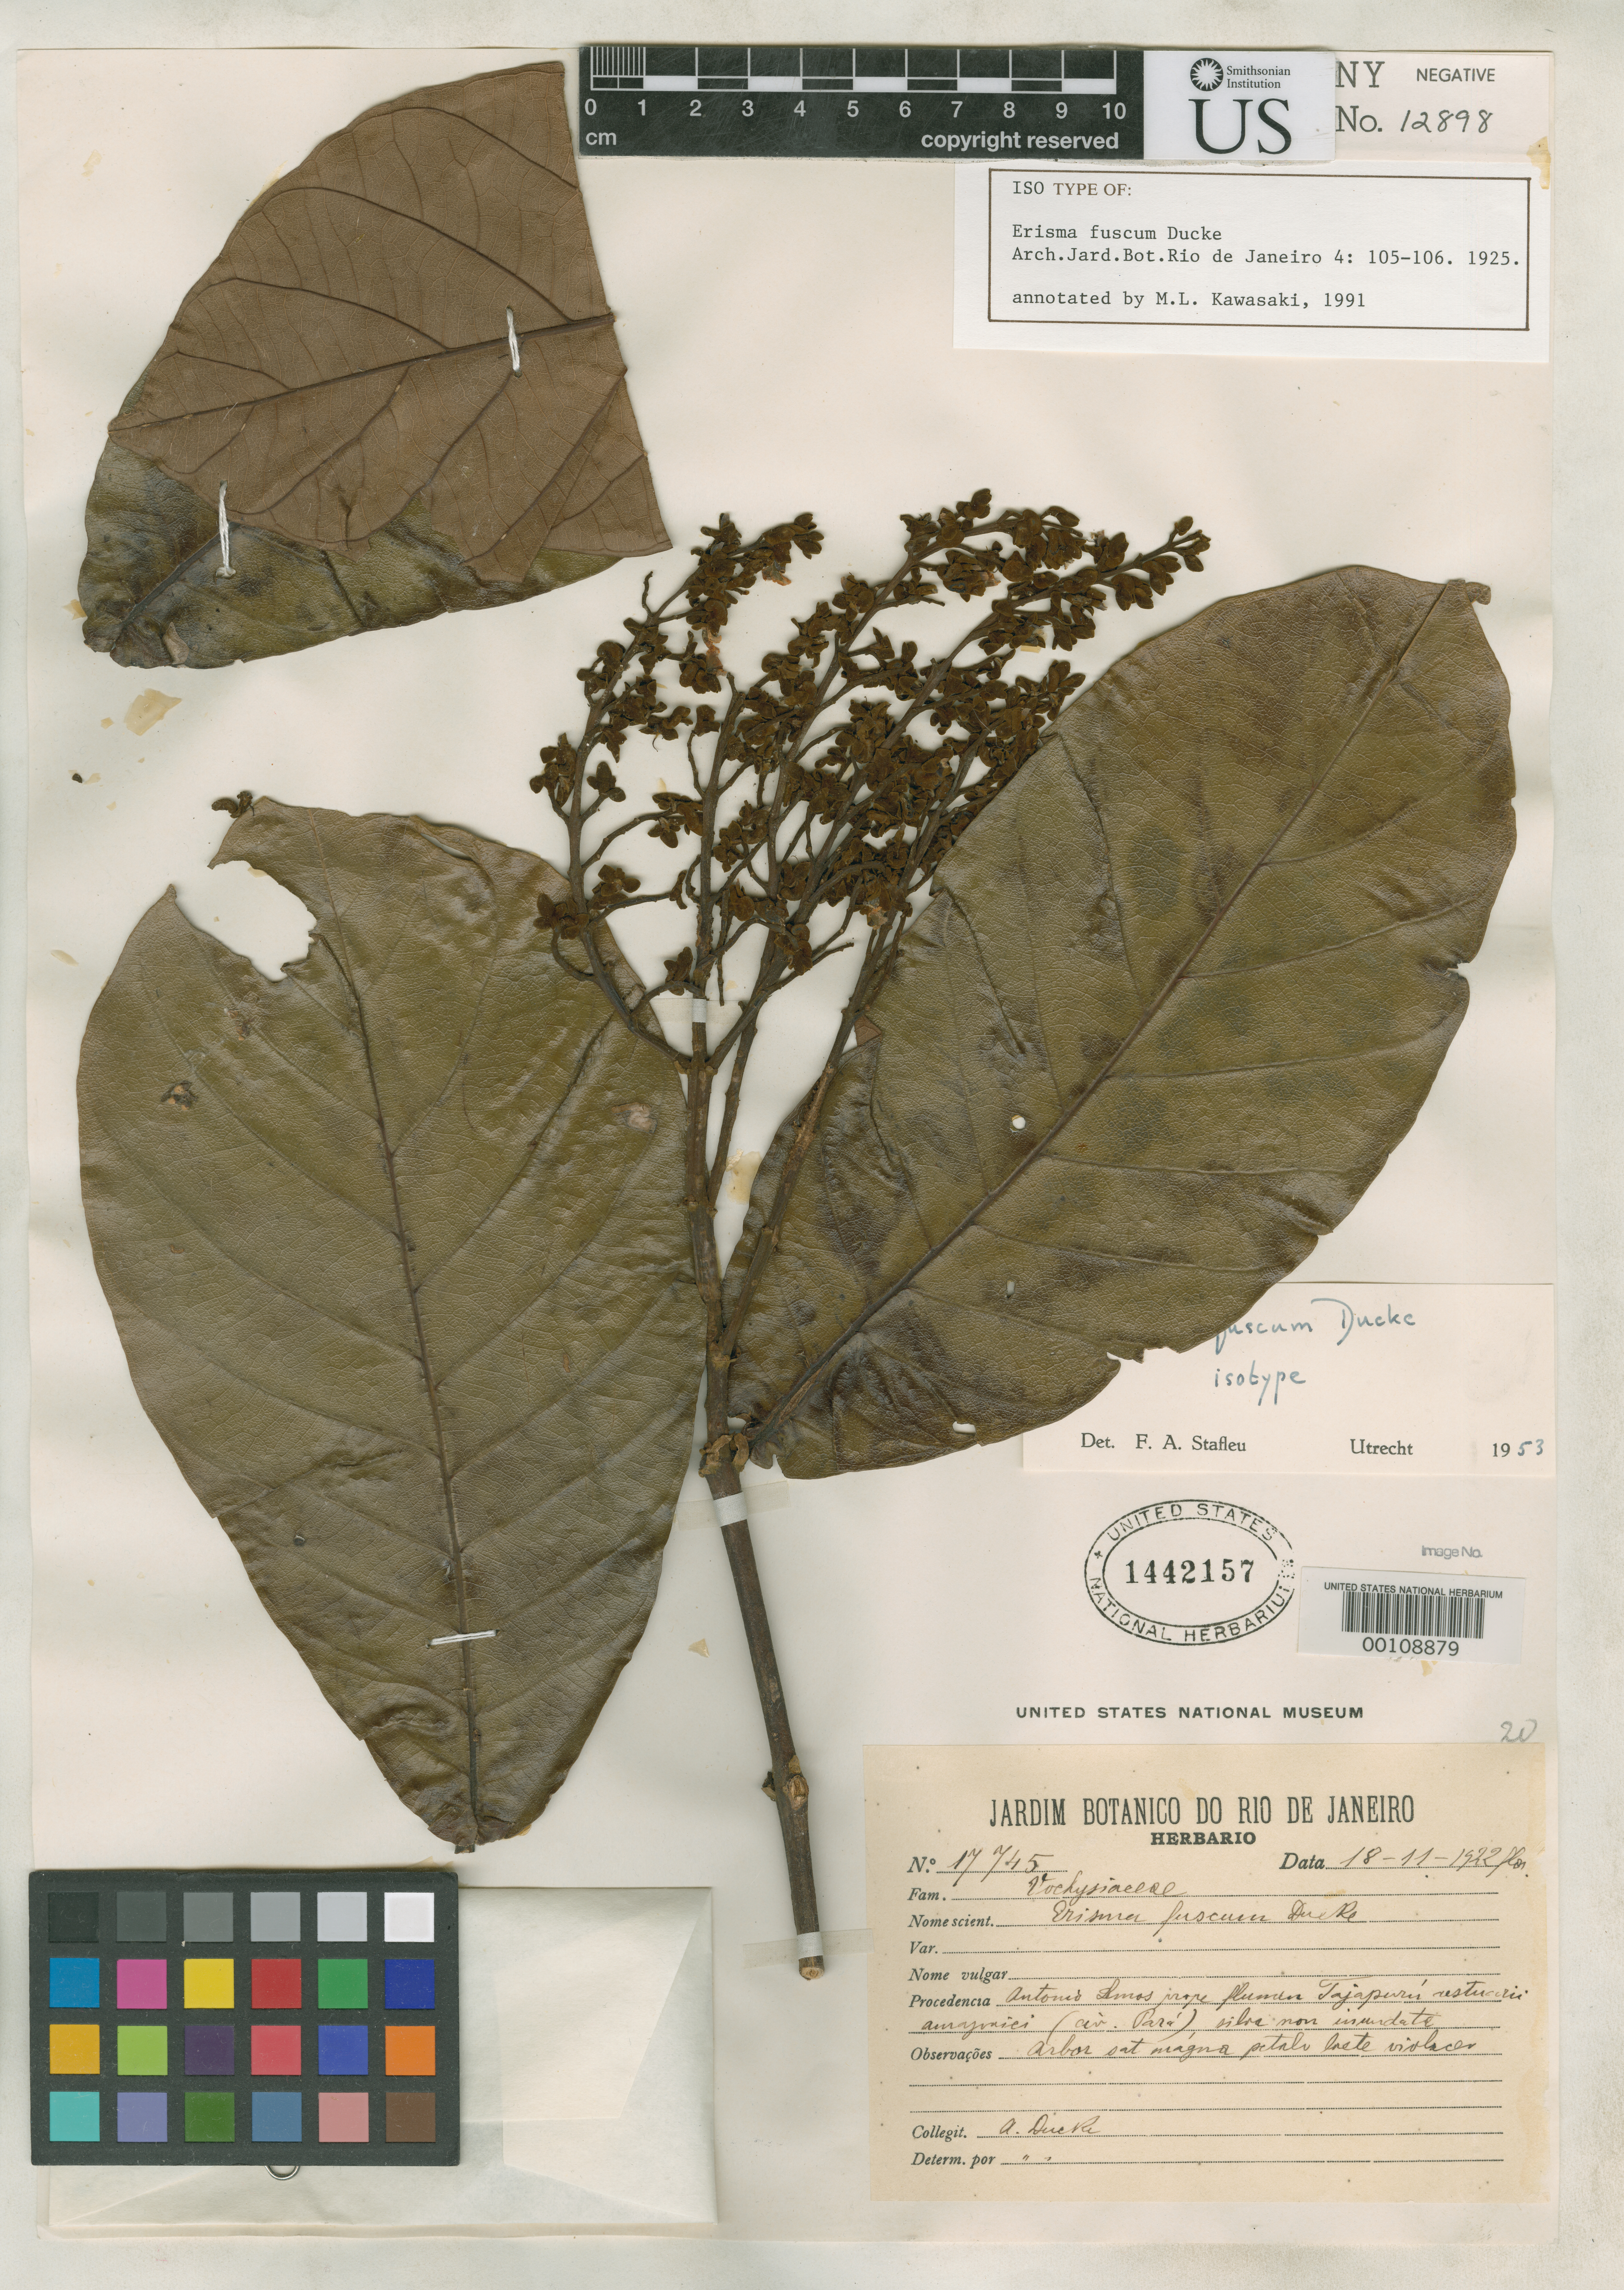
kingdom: Plantae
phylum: Tracheophyta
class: Magnoliopsida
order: Myrtales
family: Vochysiaceae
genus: Erisma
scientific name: Erisma fuscum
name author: Ducke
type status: Isotype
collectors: A. Ducke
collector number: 17745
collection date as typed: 18 Nov 1922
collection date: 1922-11-18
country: Brazil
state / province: Pará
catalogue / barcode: US 1442157